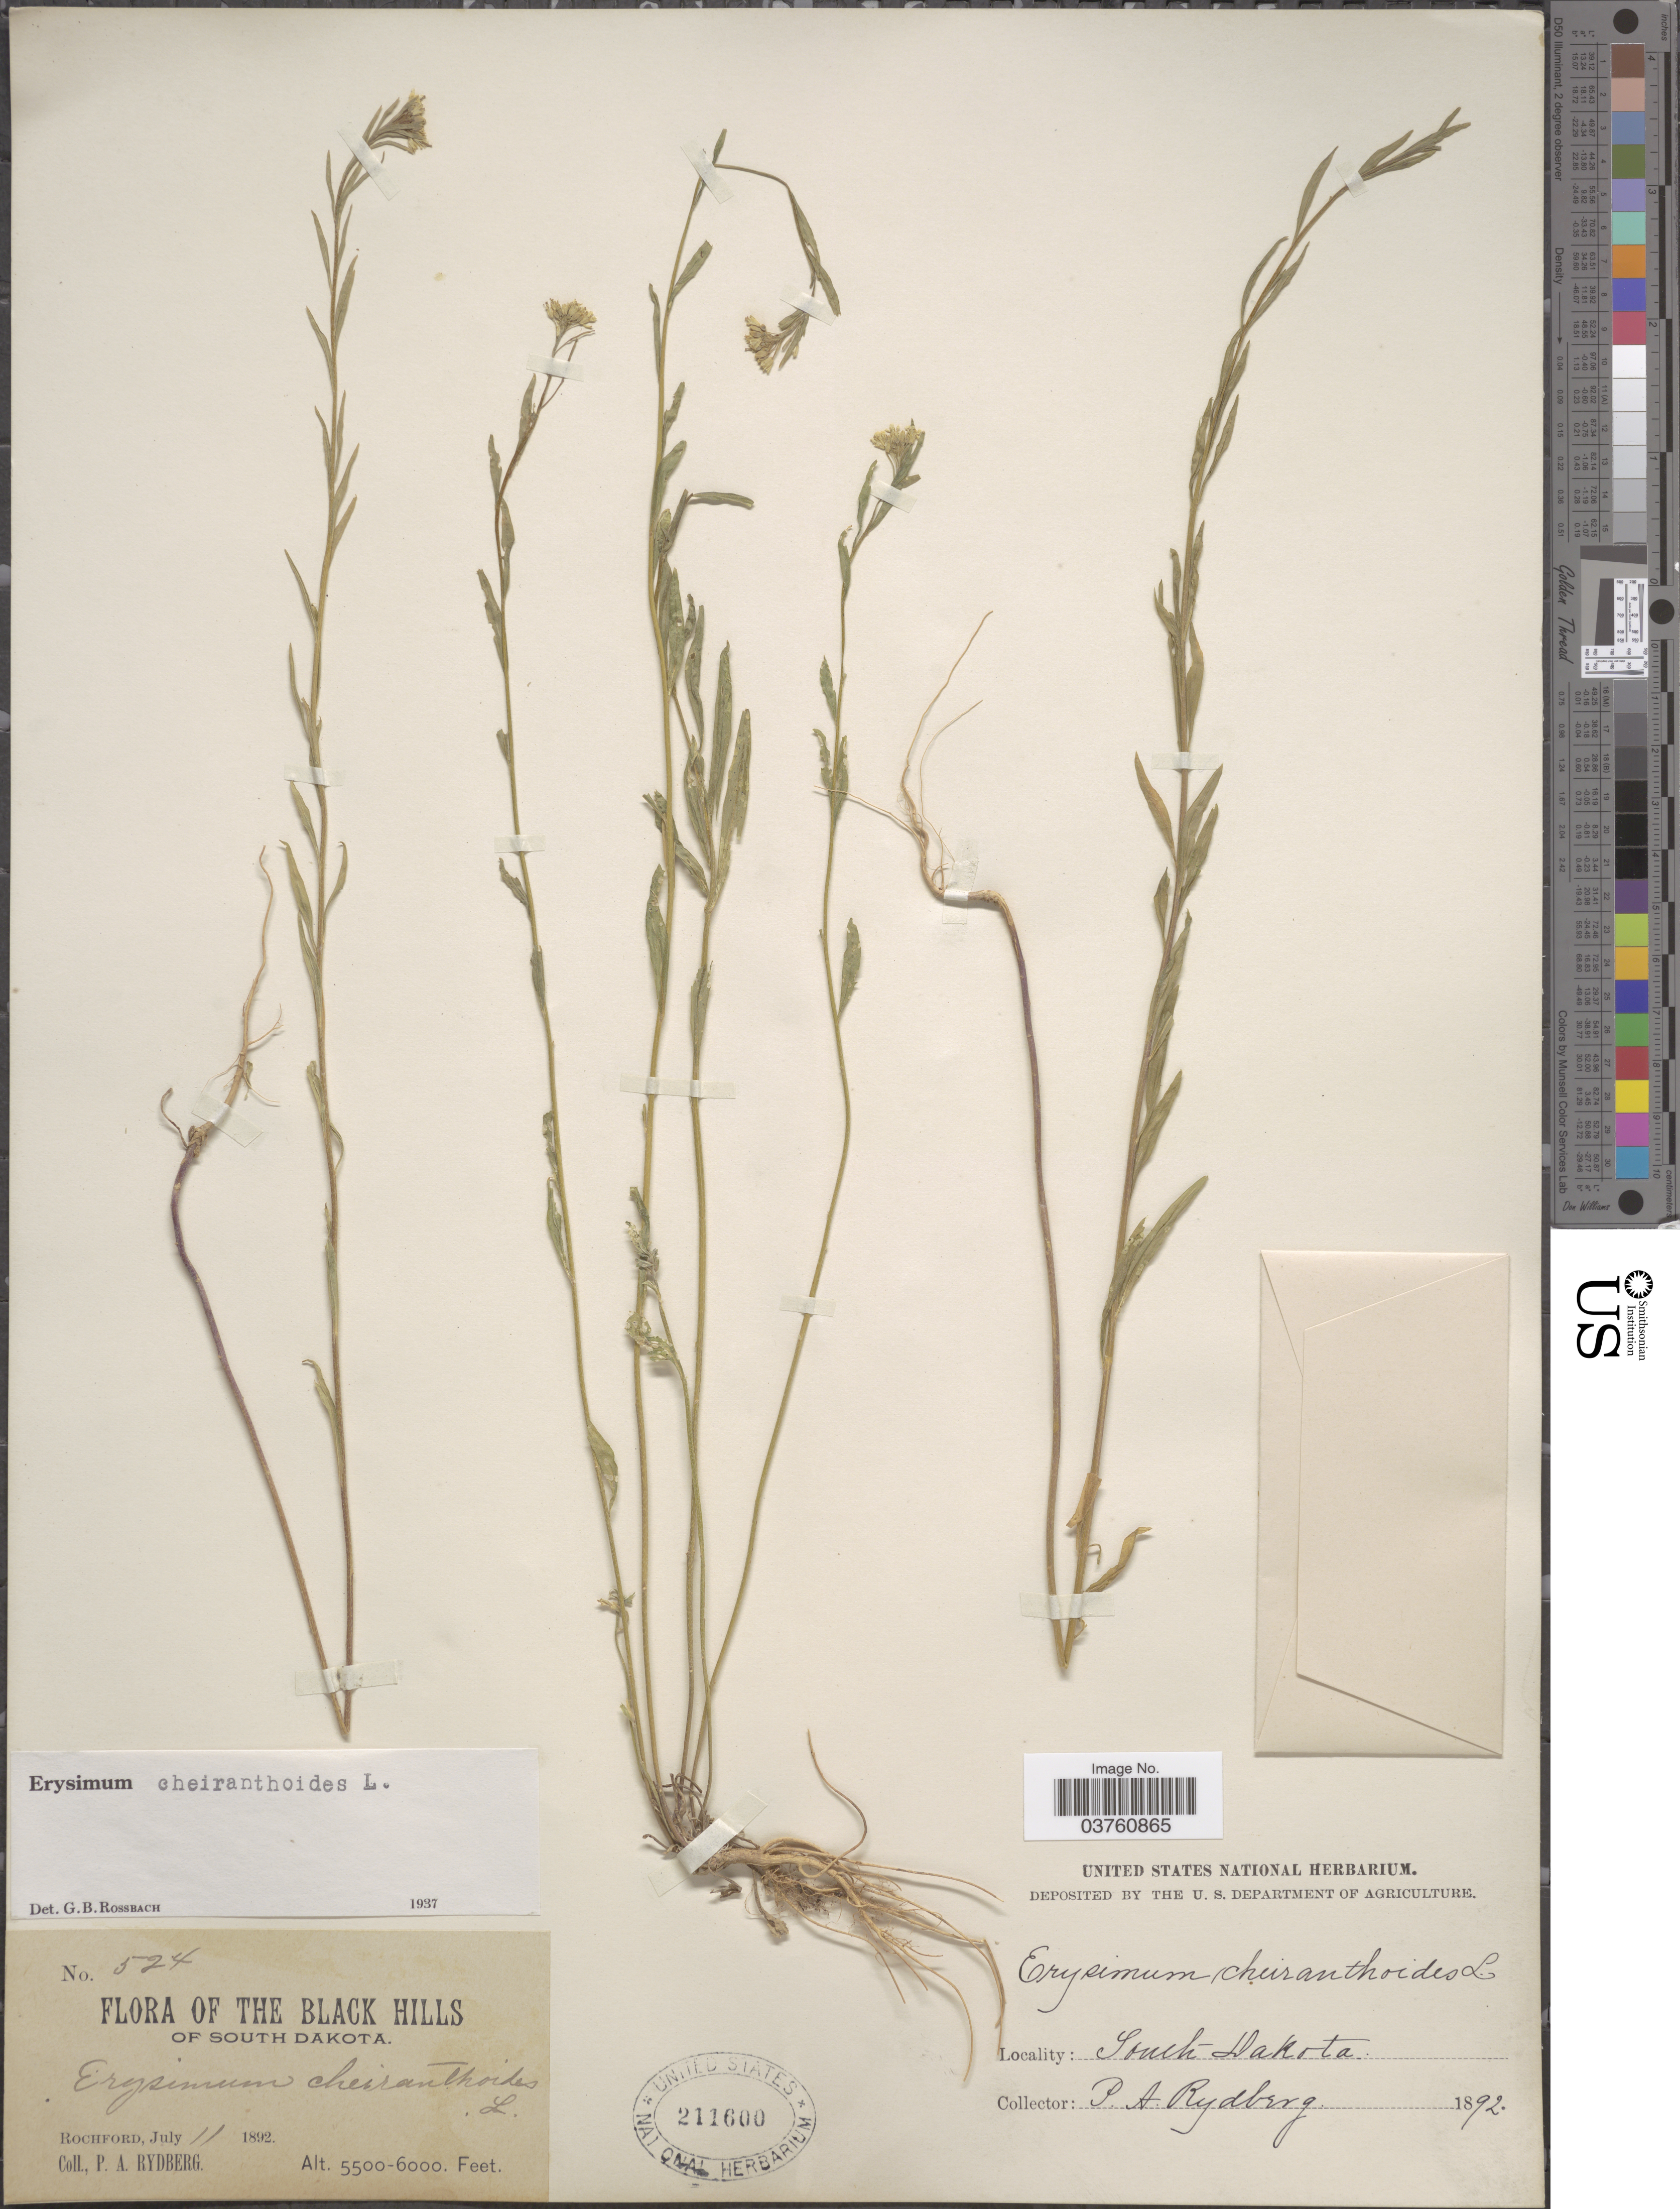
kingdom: Plantae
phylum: Tracheophyta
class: Magnoliopsida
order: Brassicales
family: Brassicaceae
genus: Erysimum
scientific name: Erysimum cheiranthoides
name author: L.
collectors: P. A. Rydberg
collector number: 524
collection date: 1892-07-11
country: United States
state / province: South Dakota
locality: The Black Hills of South Dakota. Rochford.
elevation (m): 1676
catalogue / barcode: US 211600